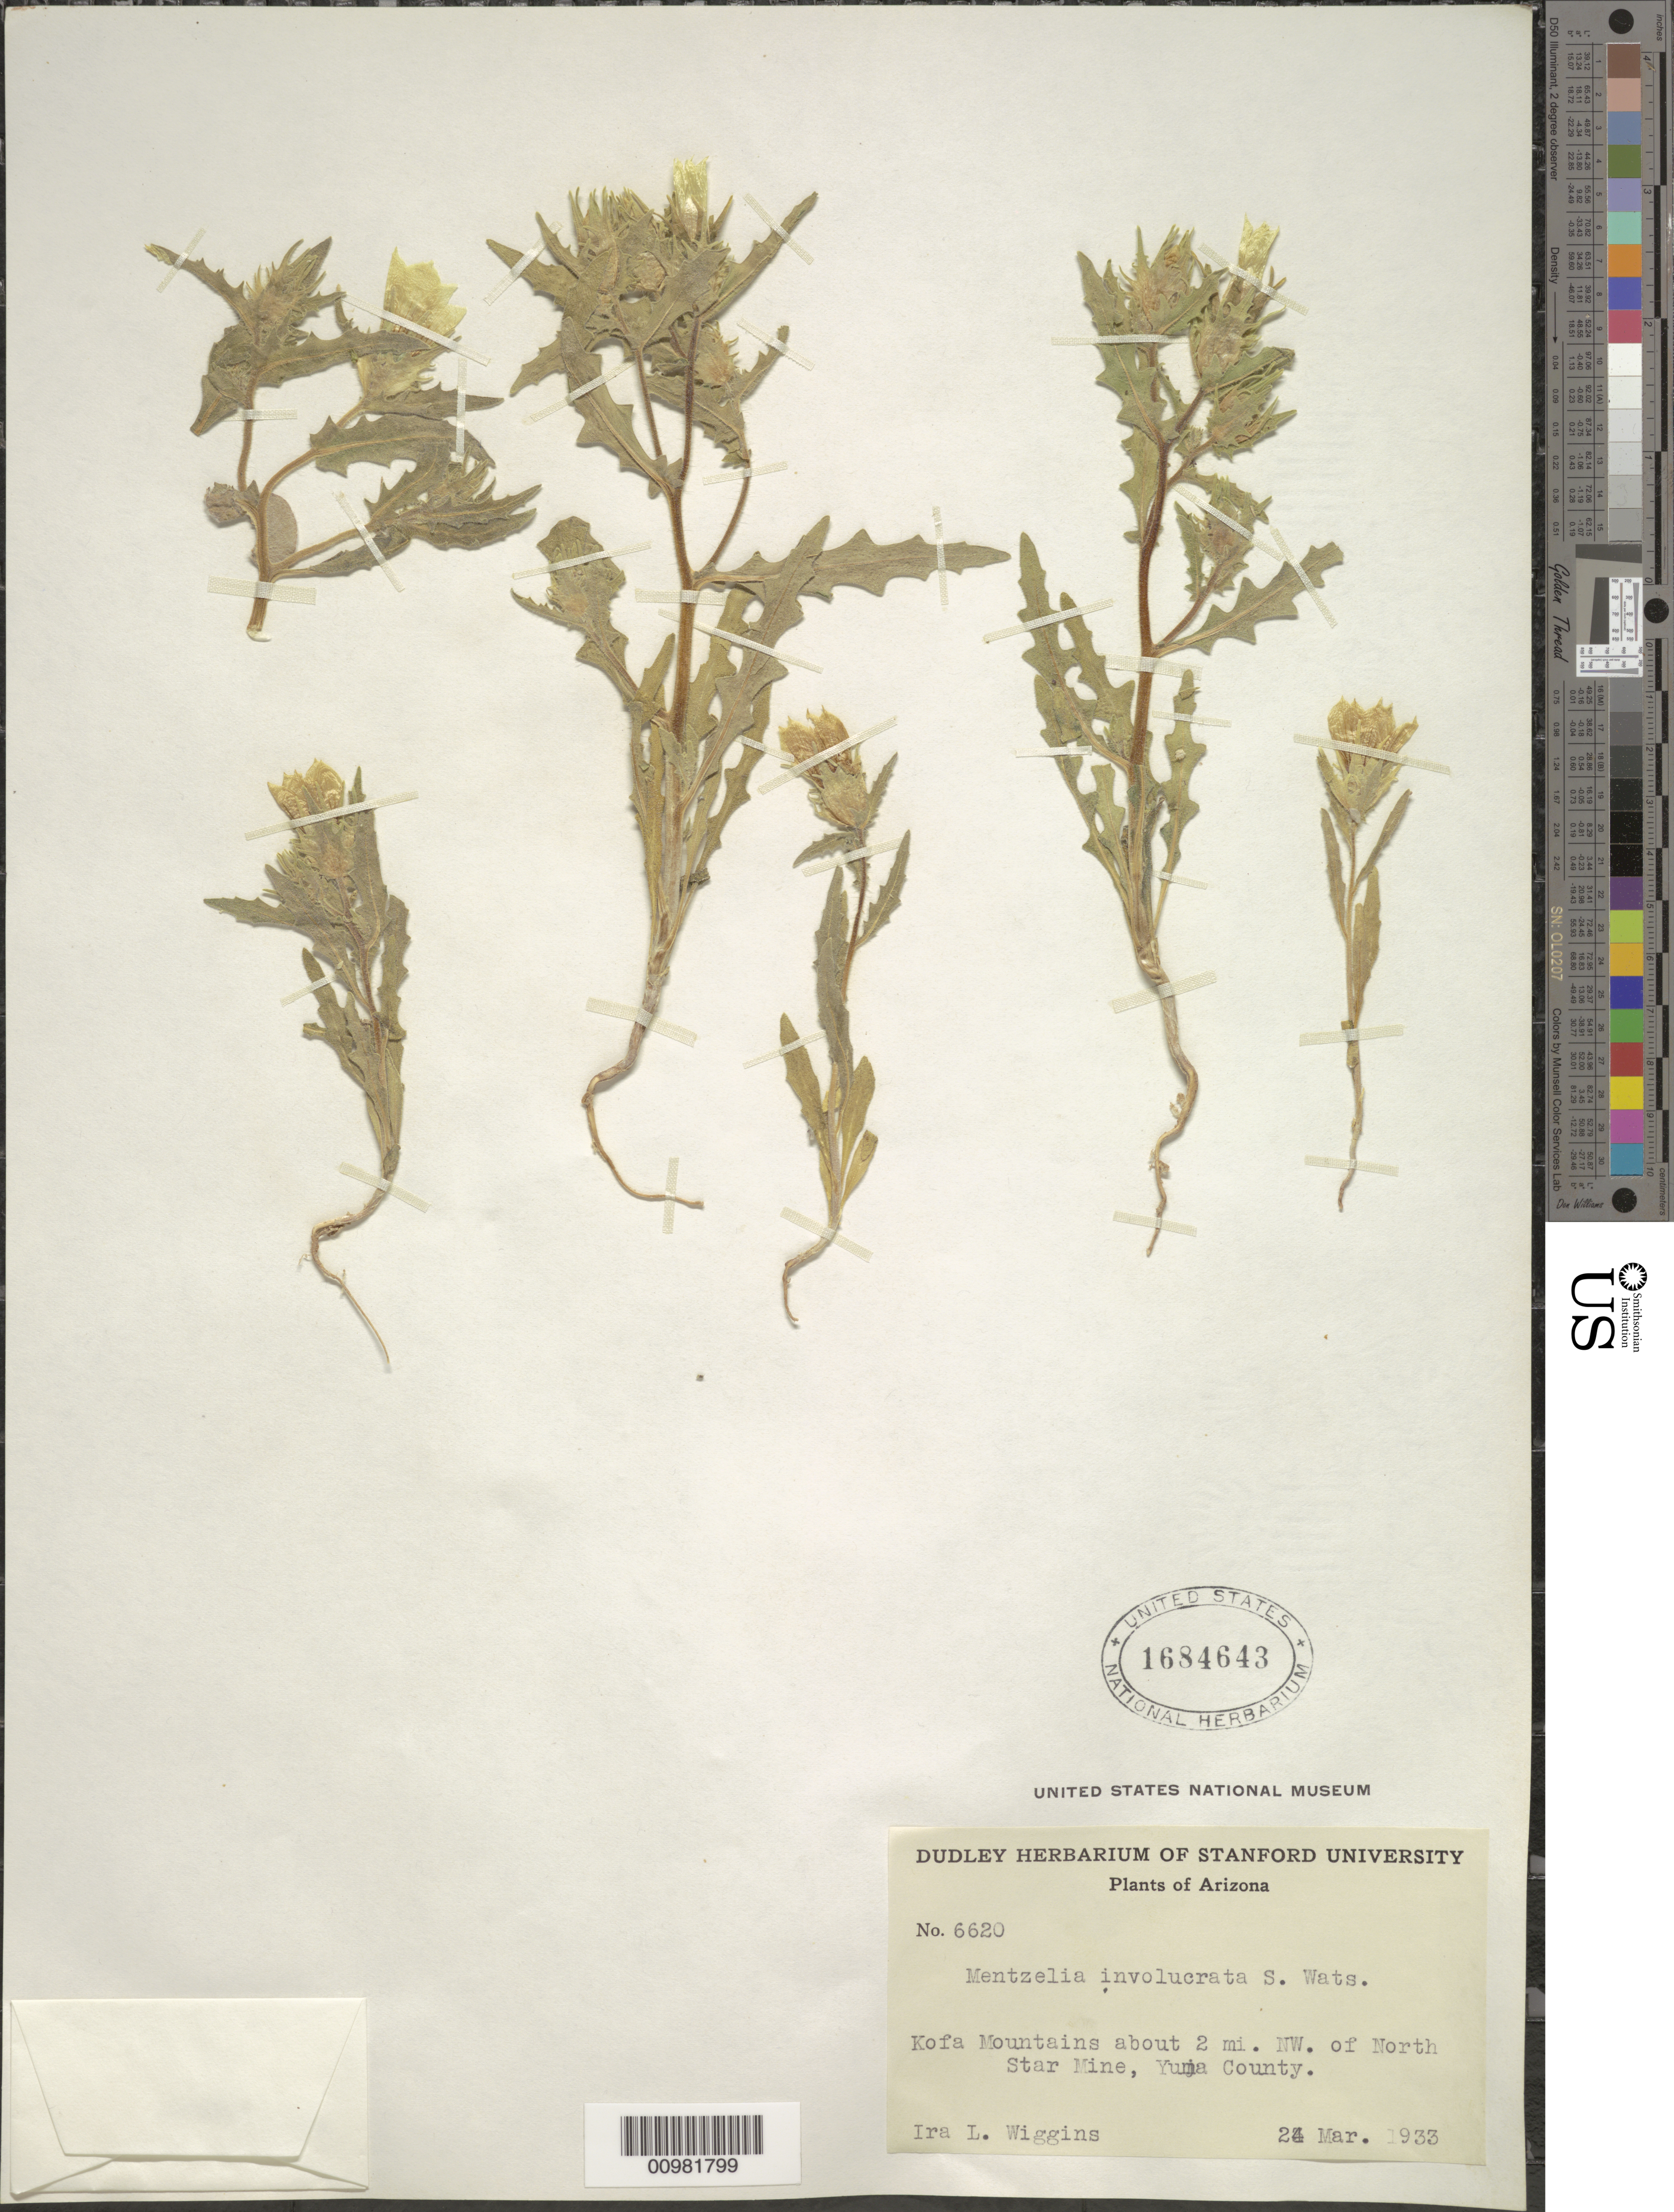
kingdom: Plantae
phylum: Tracheophyta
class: Magnoliopsida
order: Cornales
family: Loasaceae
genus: Mentzelia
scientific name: Mentzelia involucrata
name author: S. Watson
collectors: I. L. Wiggins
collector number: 6620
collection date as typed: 24 Mar 1933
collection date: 1933-03-24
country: United States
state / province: Arizona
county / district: Yuma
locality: Kofa Mts about 2 mi. NW. of North Star Mine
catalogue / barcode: US 1684643